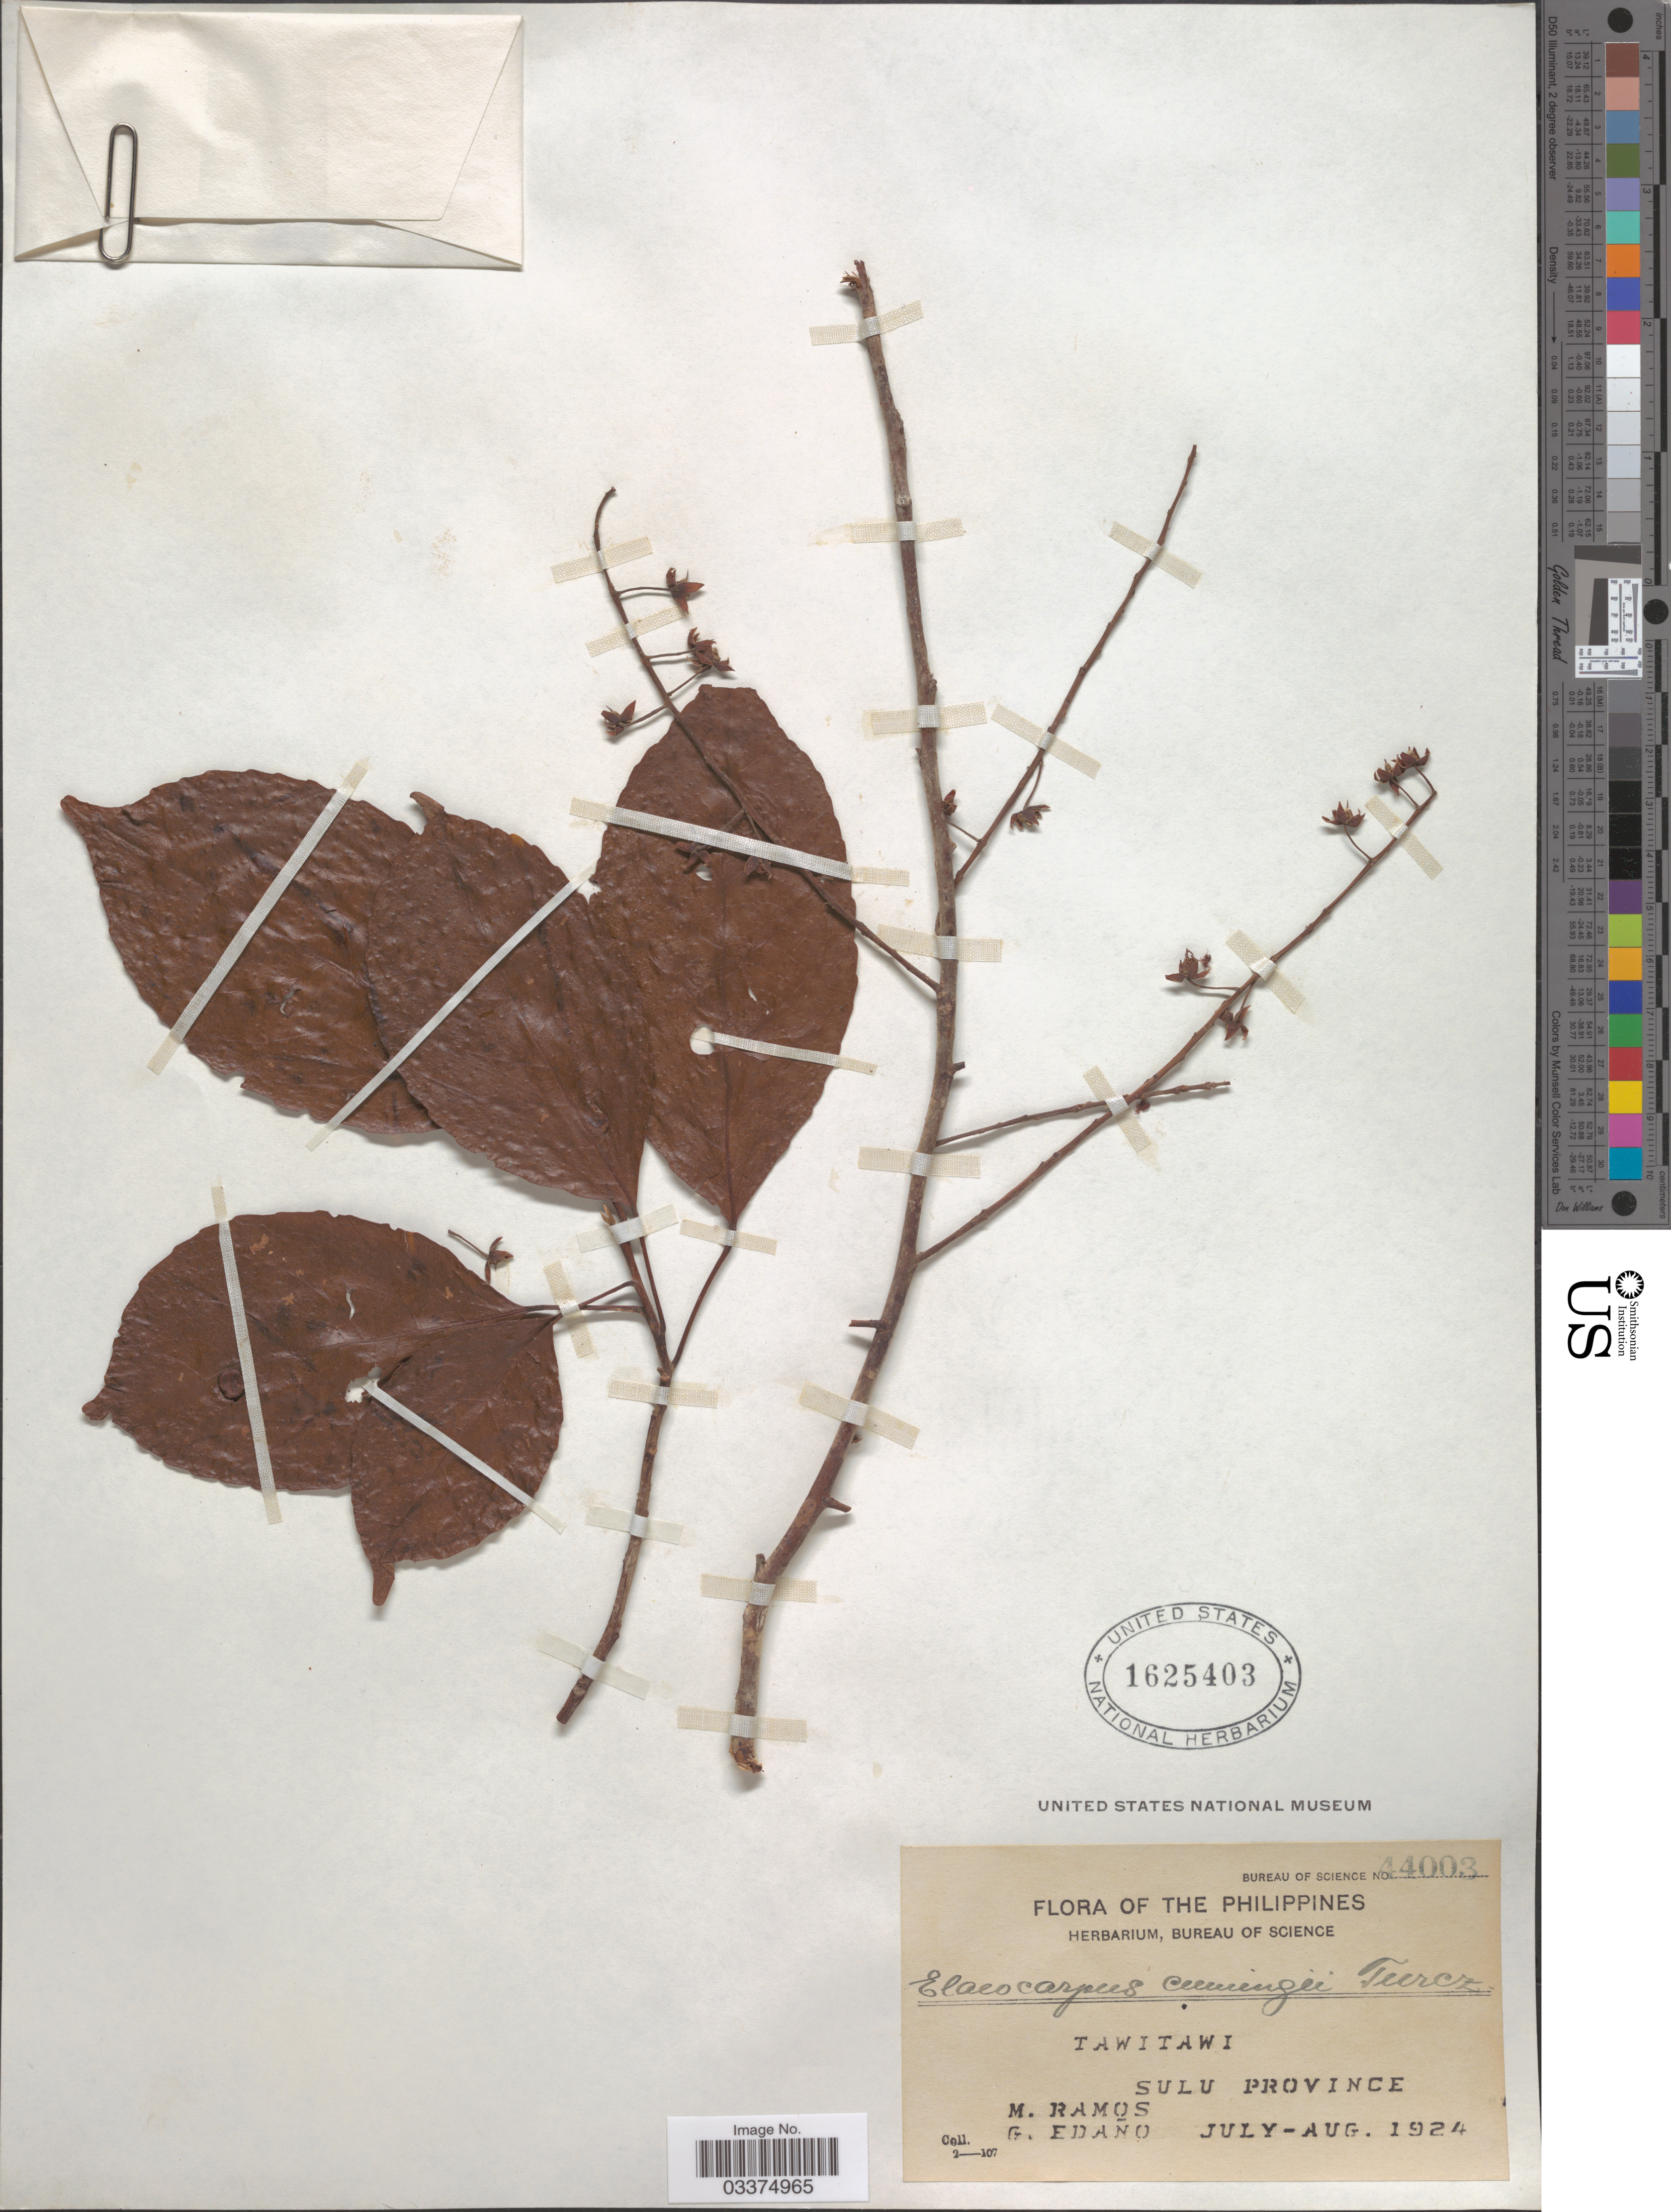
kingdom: Plantae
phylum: Tracheophyta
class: Magnoliopsida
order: Oxalidales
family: Elaeocarpaceae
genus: Elaeocarpus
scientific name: Elaeocarpus cumingii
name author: Turcz.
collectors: M. Ramos & G. Edaño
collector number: Bureau of Science 44003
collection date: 1924-07/1924-08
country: Philippines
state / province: Muslim Mindanao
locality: Tawitawi. Sulu Province.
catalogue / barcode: US 1625403